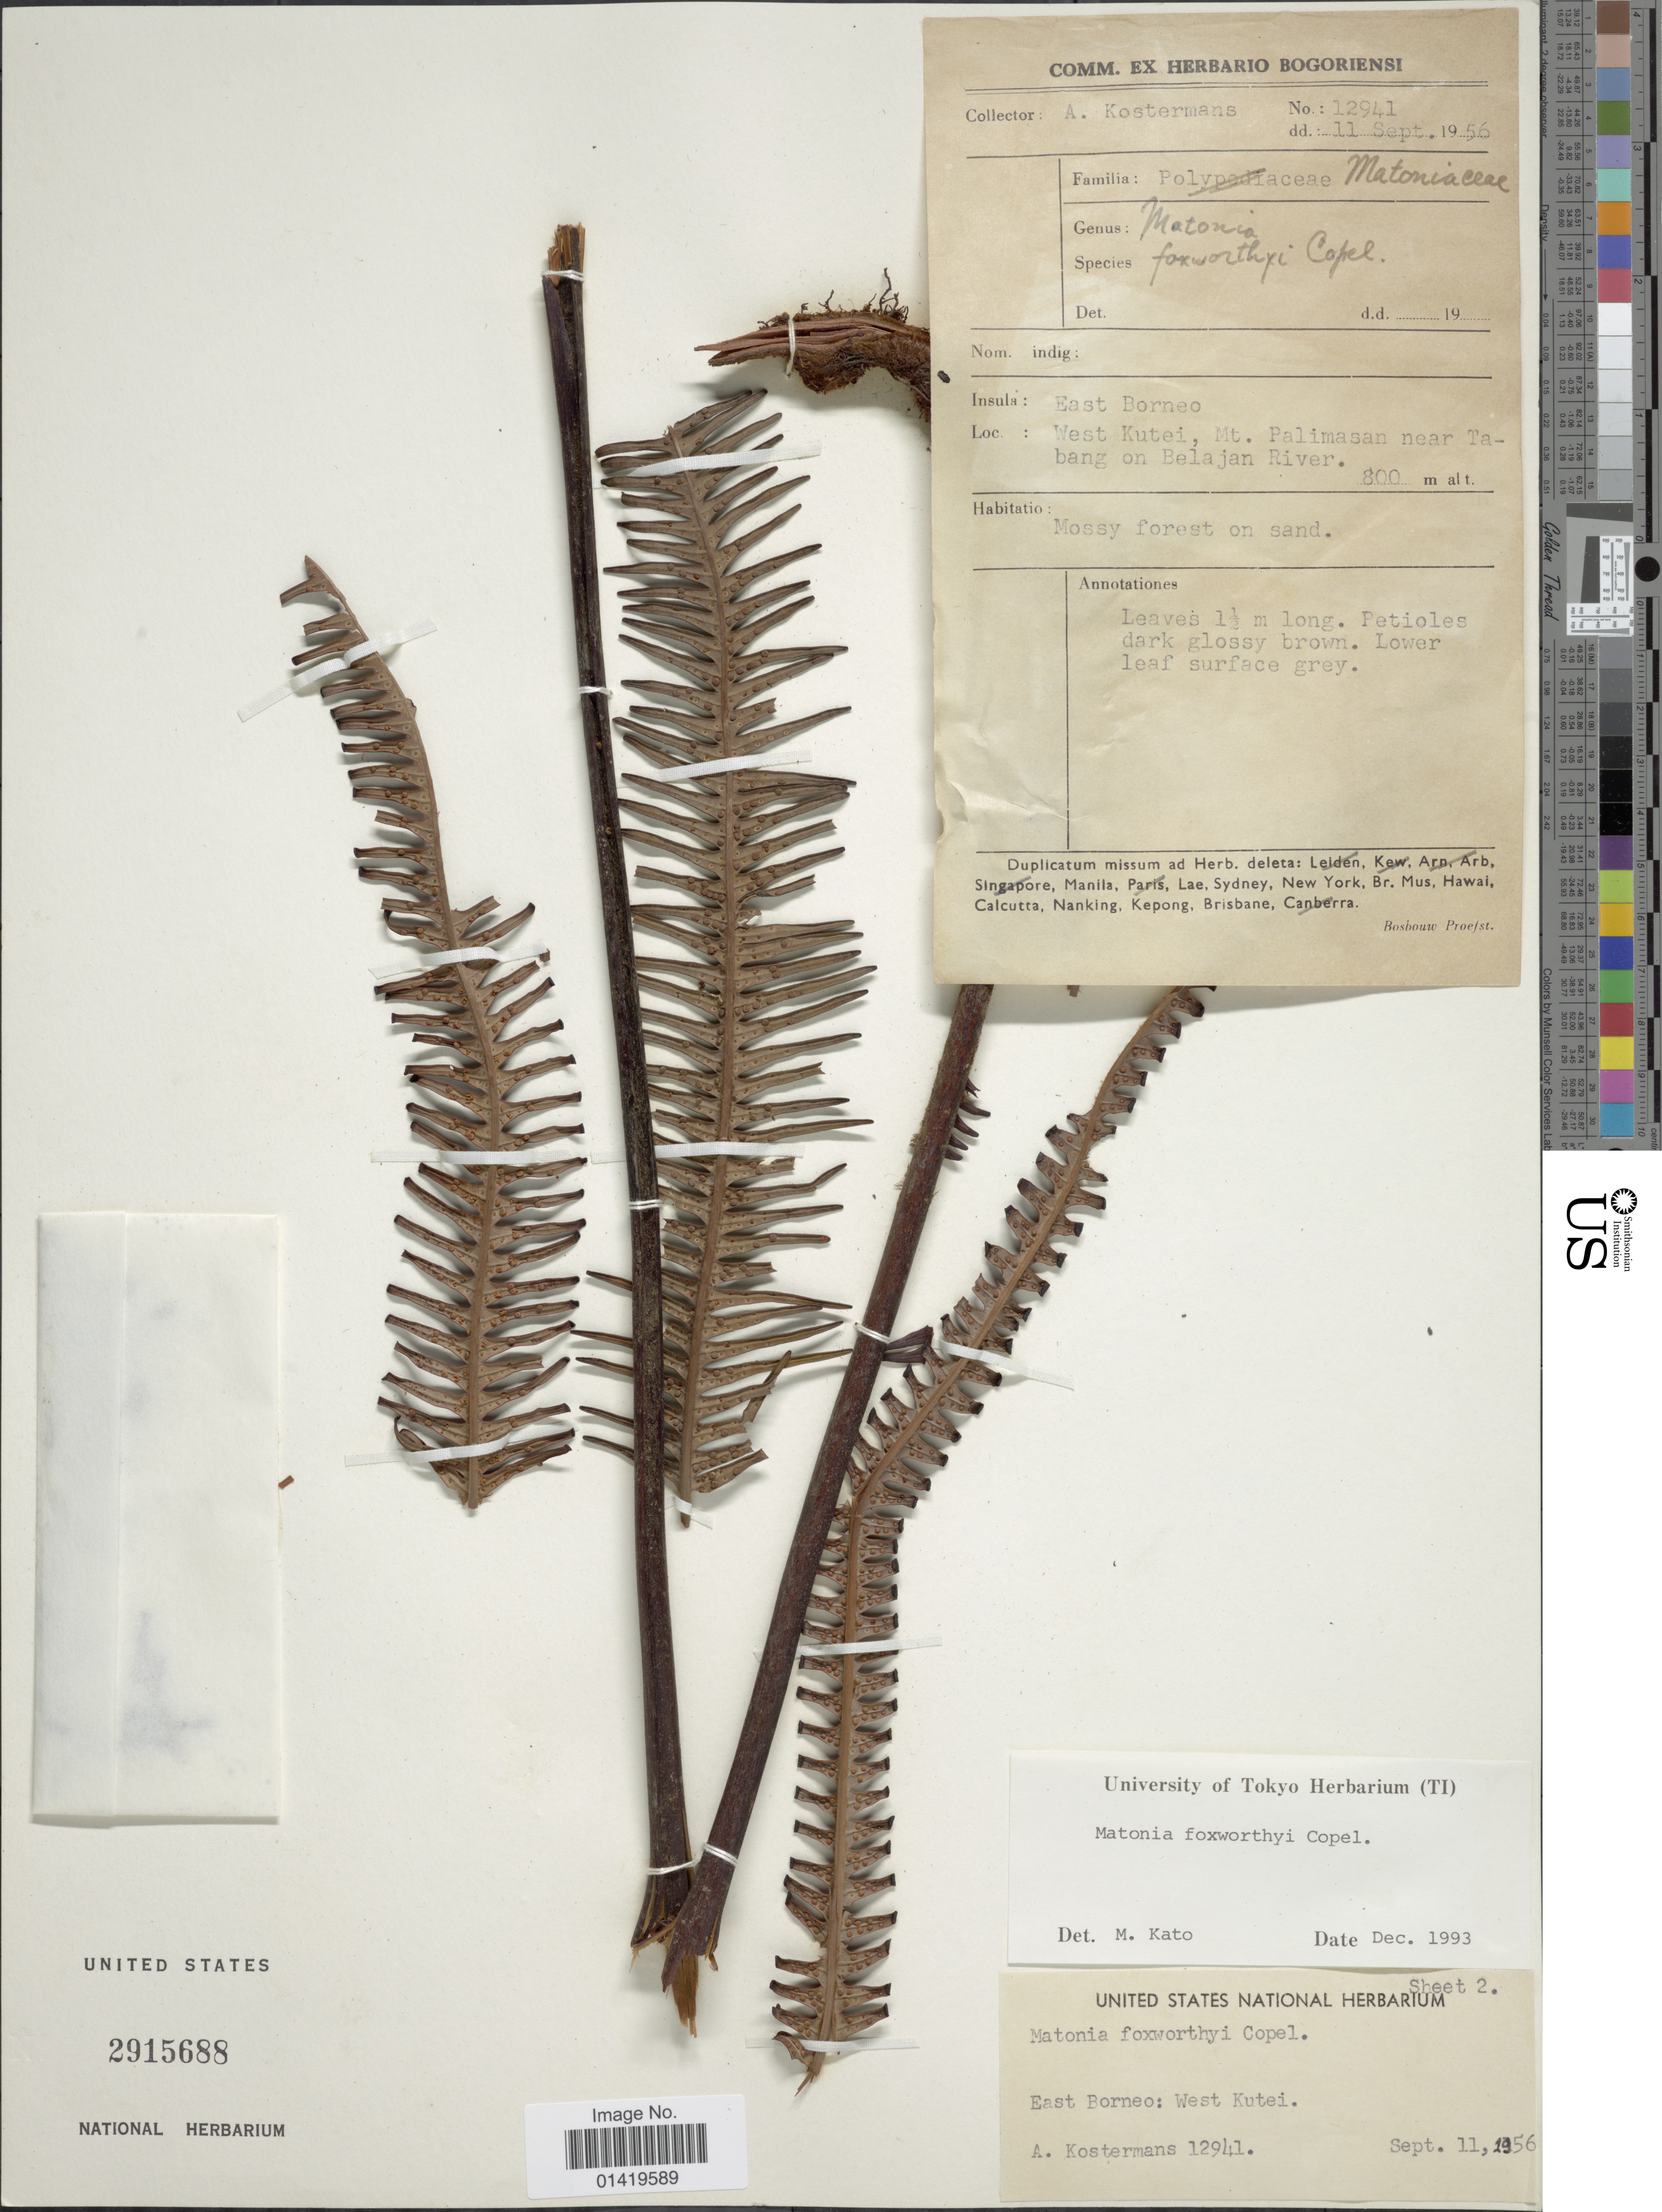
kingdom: Plantae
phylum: Tracheophyta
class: Polypodiopsida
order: Gleicheniales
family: Matoniaceae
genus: Matonia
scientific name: Matonia foxworthyi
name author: Copel.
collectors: A. J. G. Kostermans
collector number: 12941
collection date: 1956-09-11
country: Indonesia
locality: East Borneo: West Kutei. Mt. Palimasan near Tabang on Belajan river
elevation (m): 800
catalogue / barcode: US 2915688